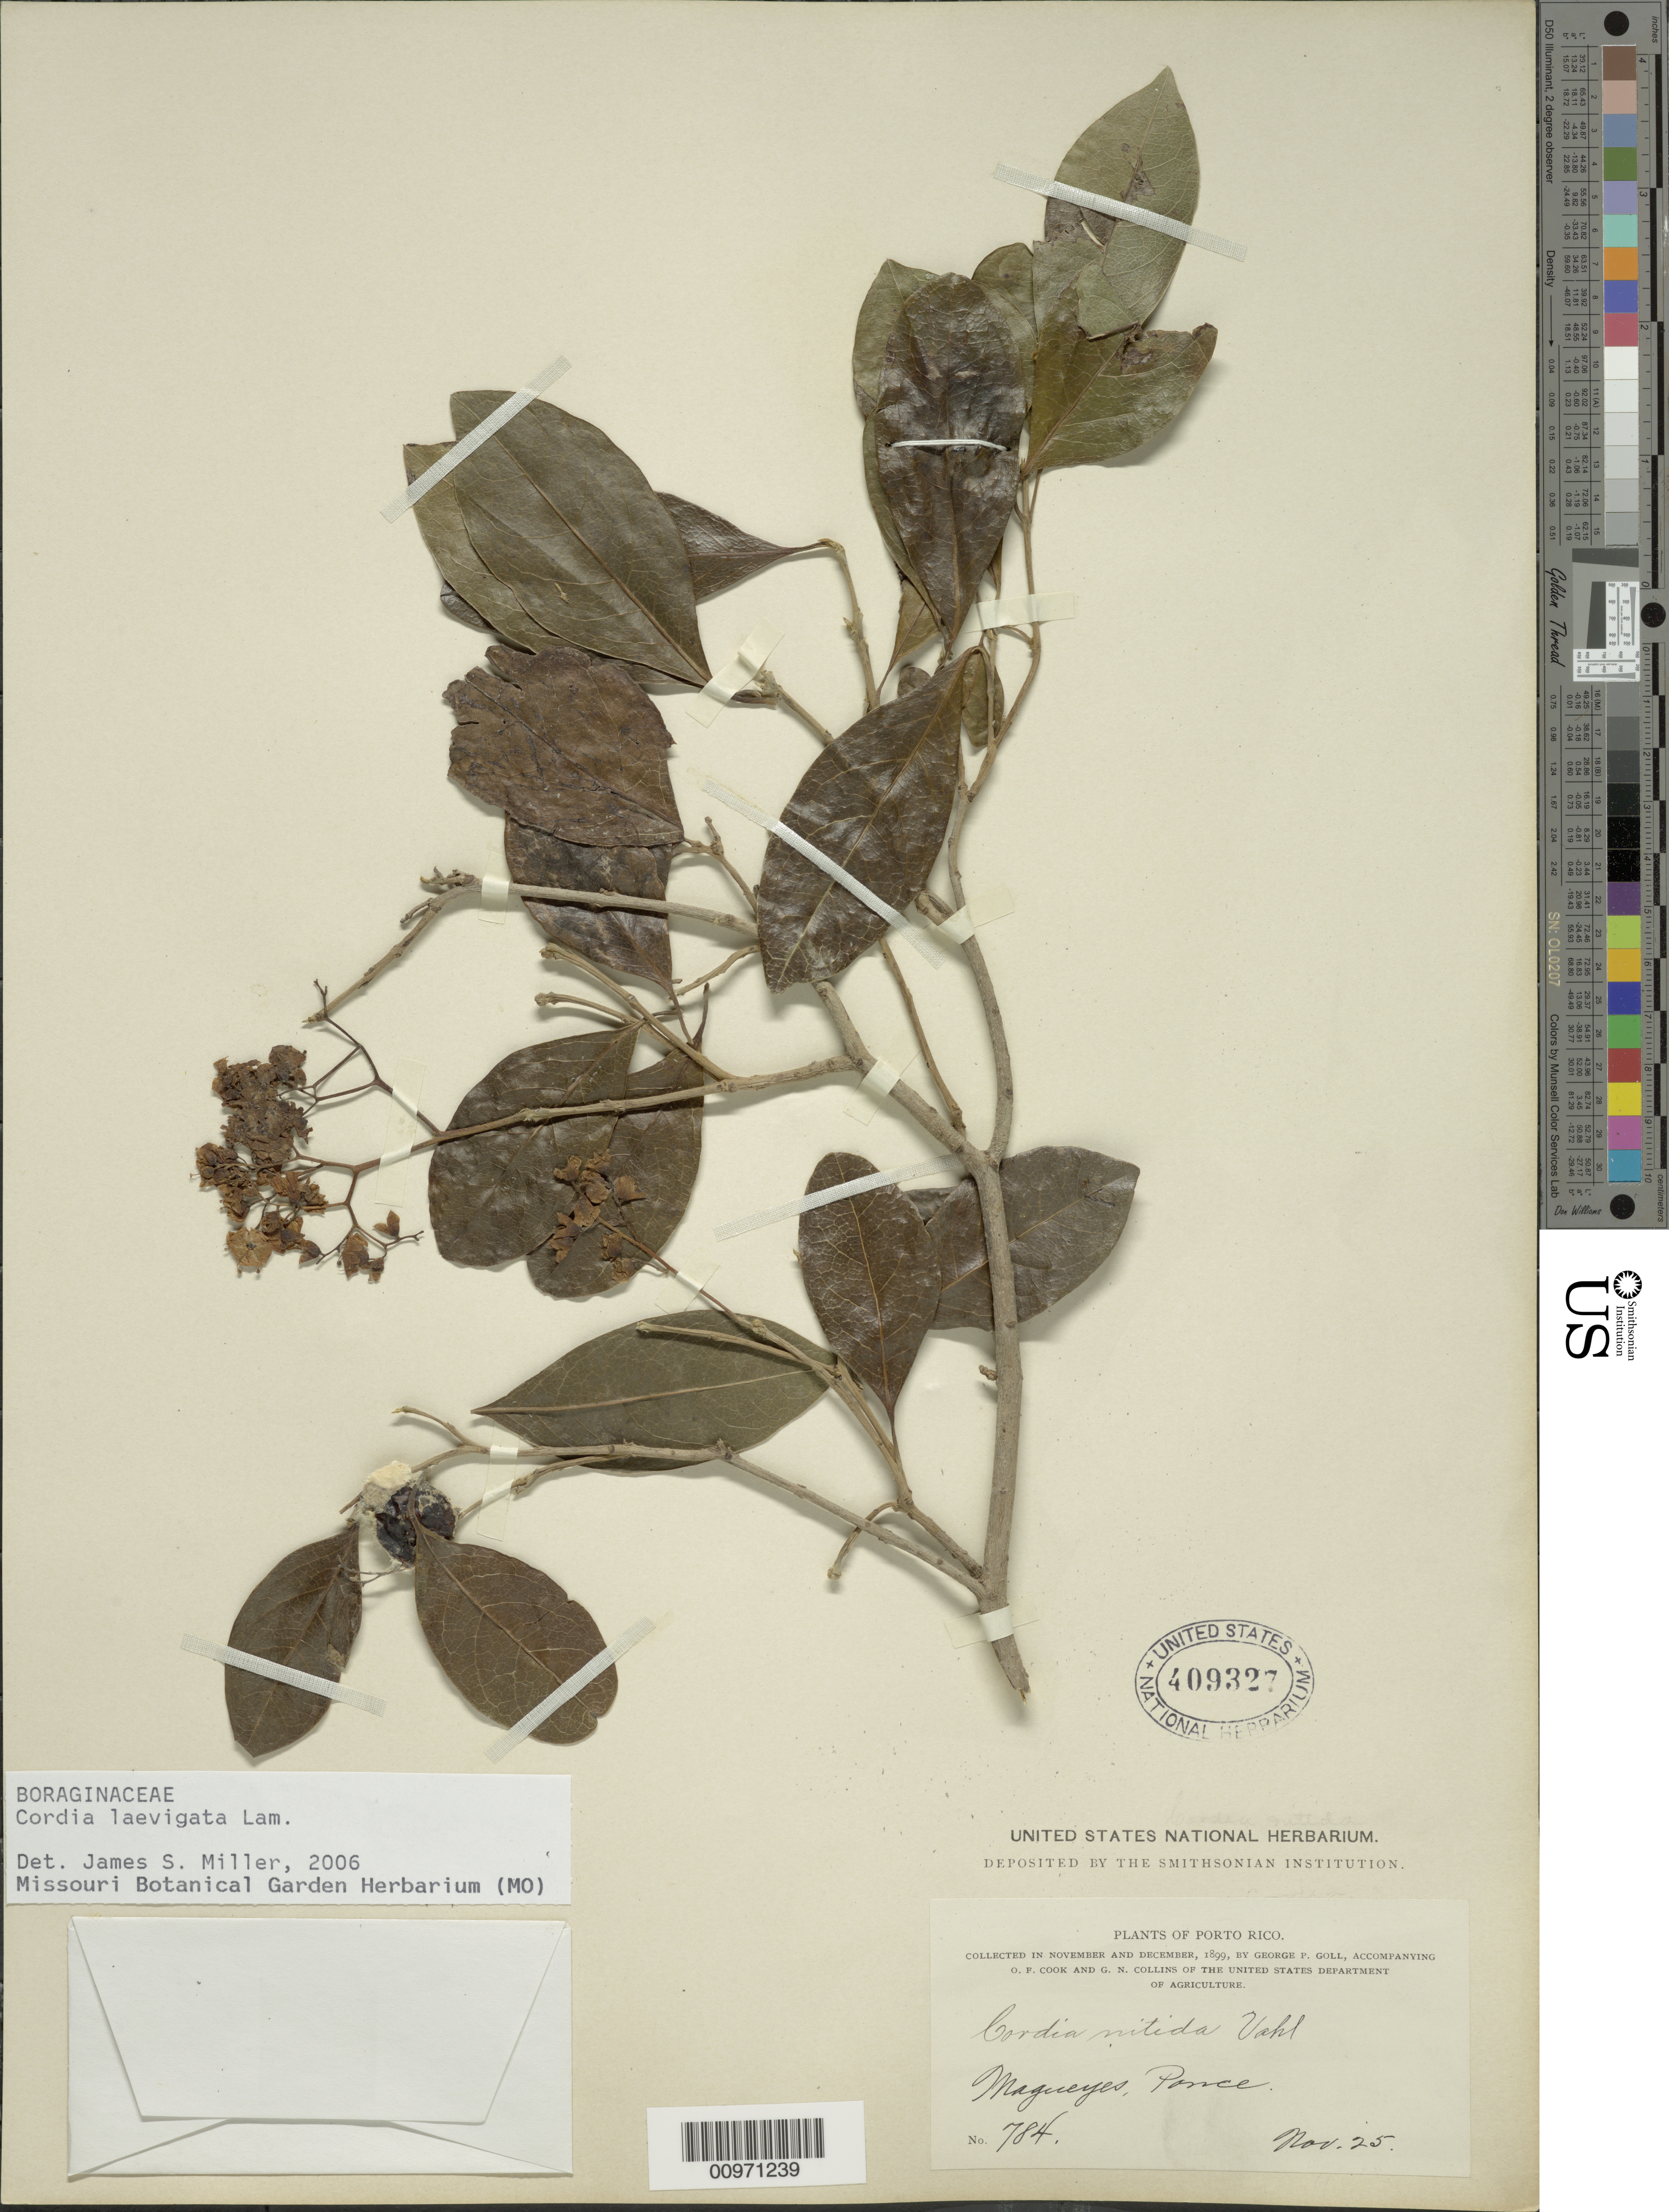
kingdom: Plantae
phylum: Tracheophyta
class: Magnoliopsida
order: Boraginales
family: Cordiaceae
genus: Cordia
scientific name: Cordia laevigata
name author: Lam.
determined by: Miller, James S., (MO), Missouri Botanical Garden (UNITED STATES)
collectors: G. Goll, O. F. Cook & G. N. Collins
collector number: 784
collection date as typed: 25 Nov 1899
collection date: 1899-11-25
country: Puerto Rico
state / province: Ponce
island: Puerto Rico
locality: Magueyes, Ponce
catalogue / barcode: US 409327